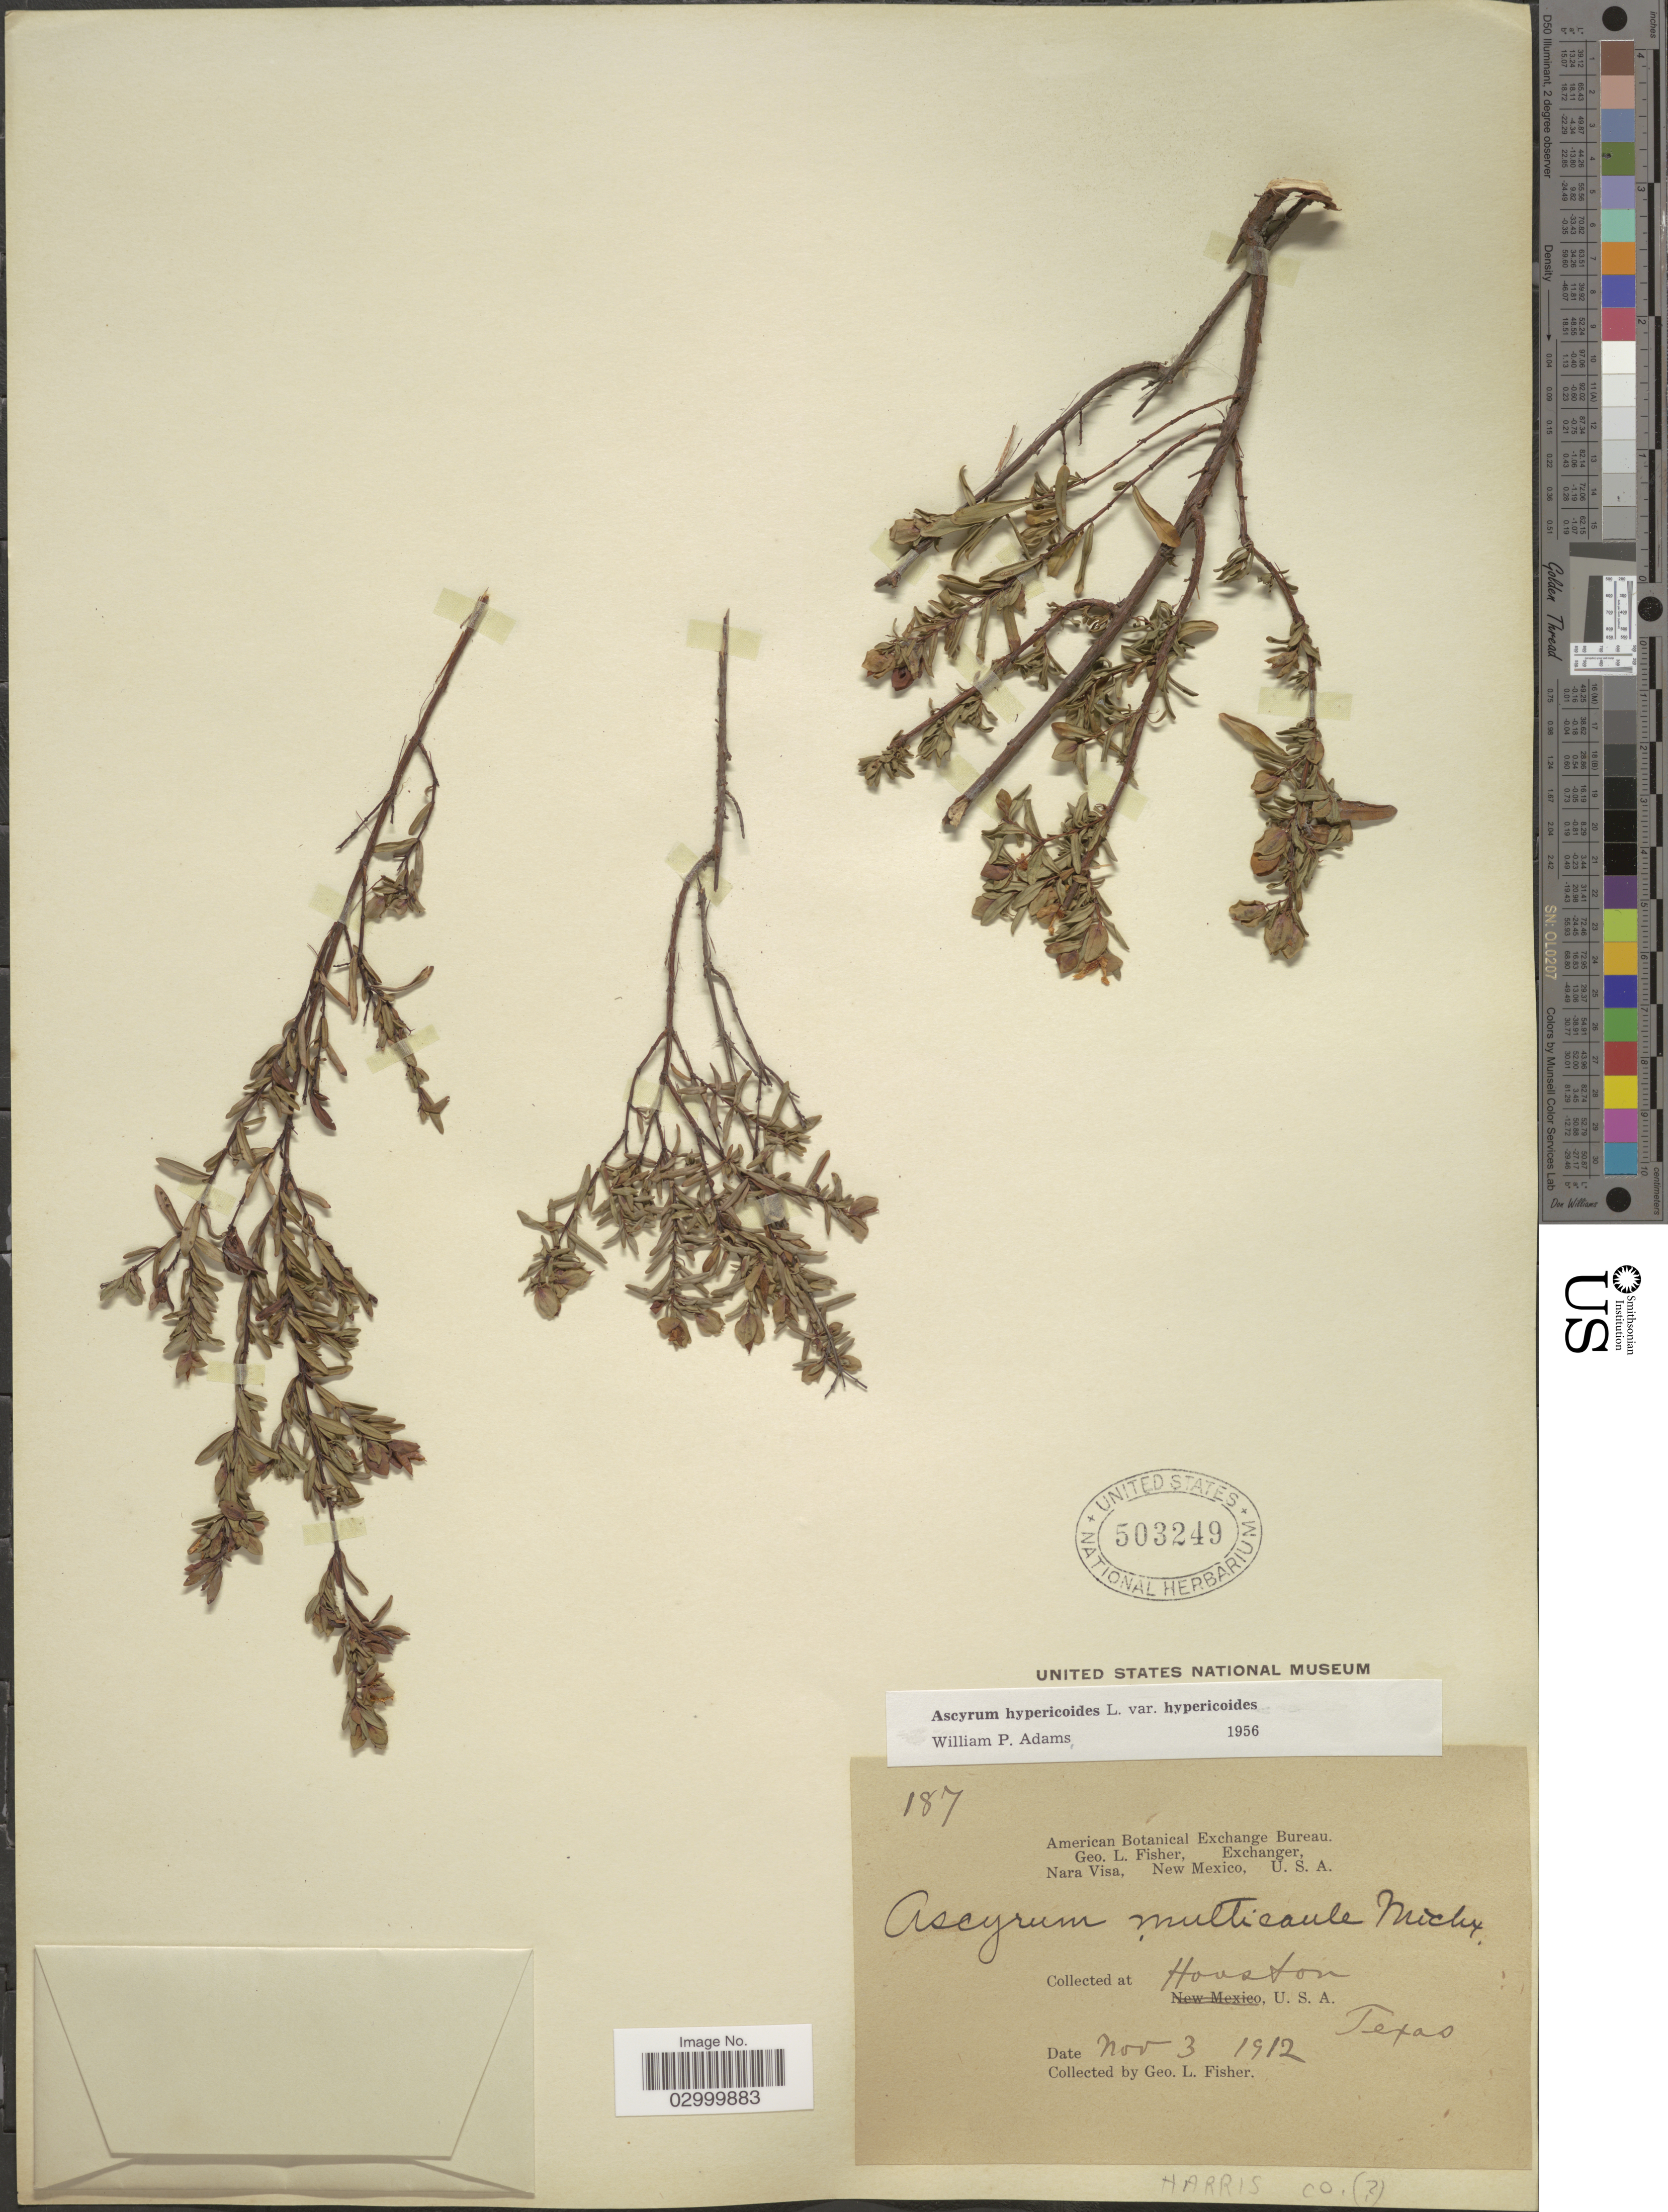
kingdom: Plantae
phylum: Tracheophyta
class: Magnoliopsida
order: Malpighiales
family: Hypericaceae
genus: Hypericum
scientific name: Hypericum hypericoides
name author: (L.) Crantz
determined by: Strong, Mark T., (BOT), Smithsonian Institution - National Museum of Natural History (UNITED STATES)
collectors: G. L. Fisher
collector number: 187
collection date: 1912-11-03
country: United States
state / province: Texas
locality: Houston. Harris Co.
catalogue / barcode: US 503249